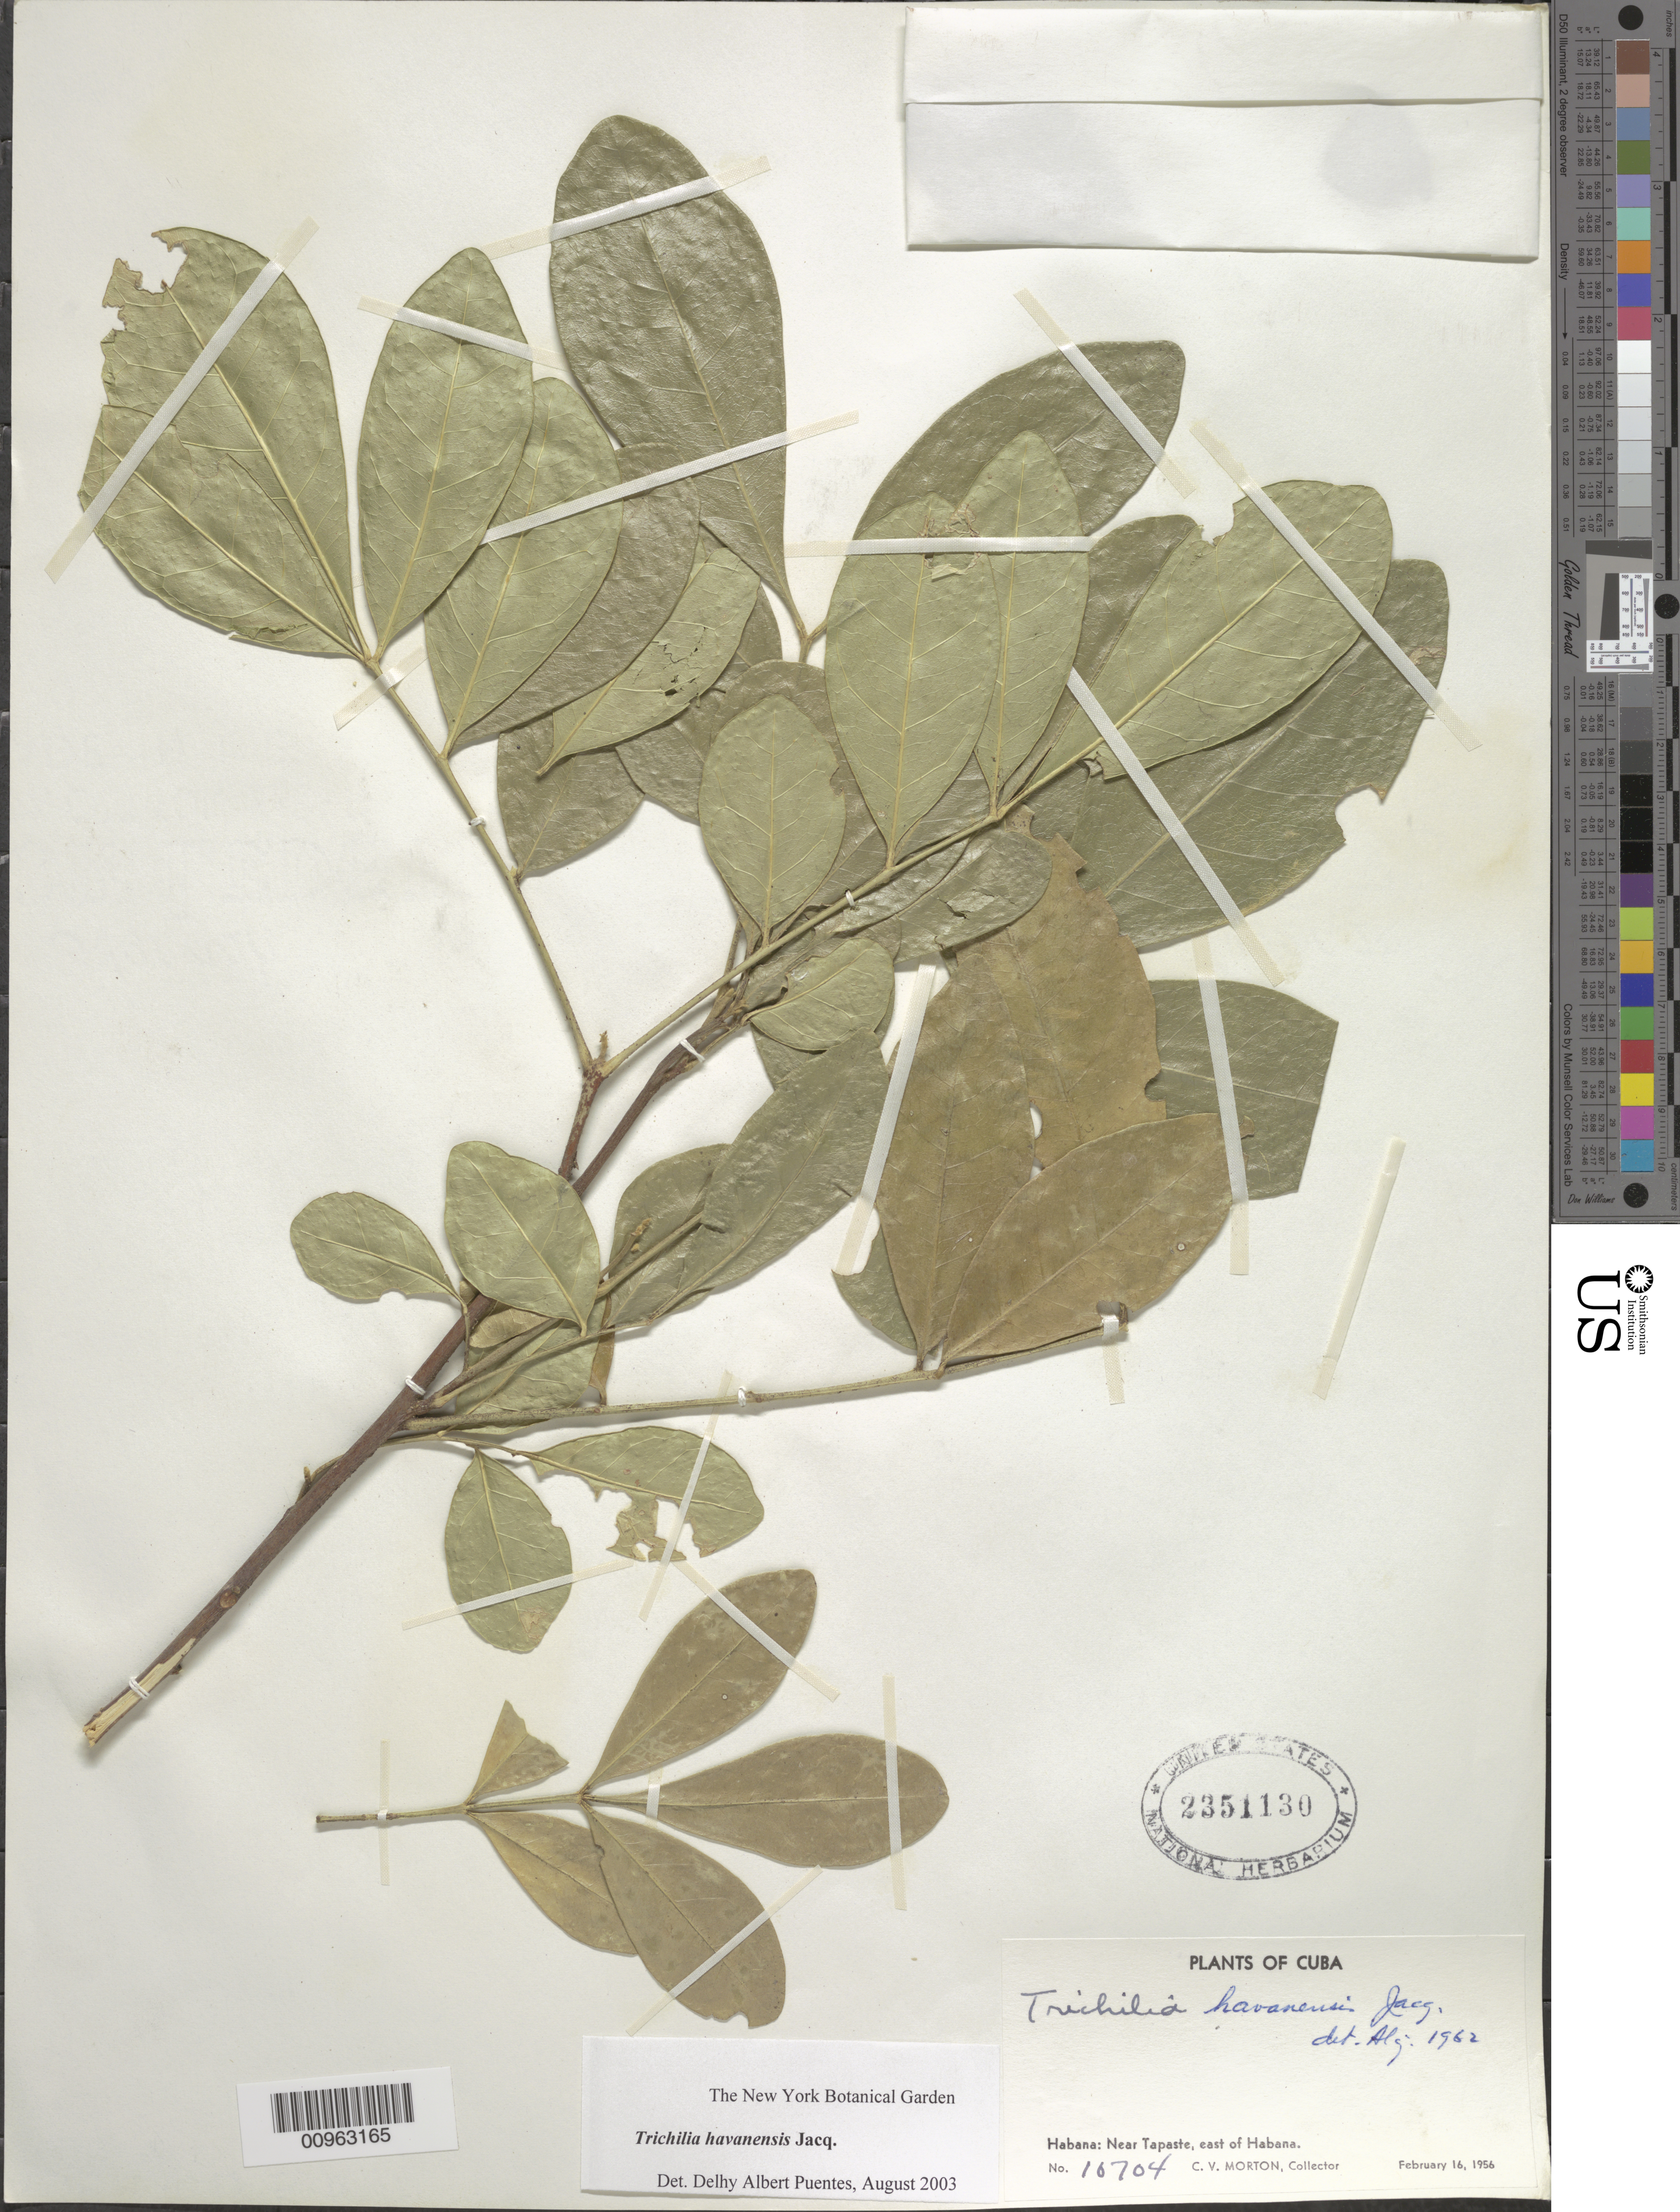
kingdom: Plantae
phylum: Tracheophyta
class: Magnoliopsida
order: Sapindales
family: Meliaceae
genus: Trichilia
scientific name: Trichilia havanensis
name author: Jacq.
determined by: Puentes, D. A.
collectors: C. V. Morton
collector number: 10704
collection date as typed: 16 Feb 1956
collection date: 1956-02-16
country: Cuba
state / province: La Habana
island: Cuba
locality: Near Tapaste, east of Habana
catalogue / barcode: US 2351130